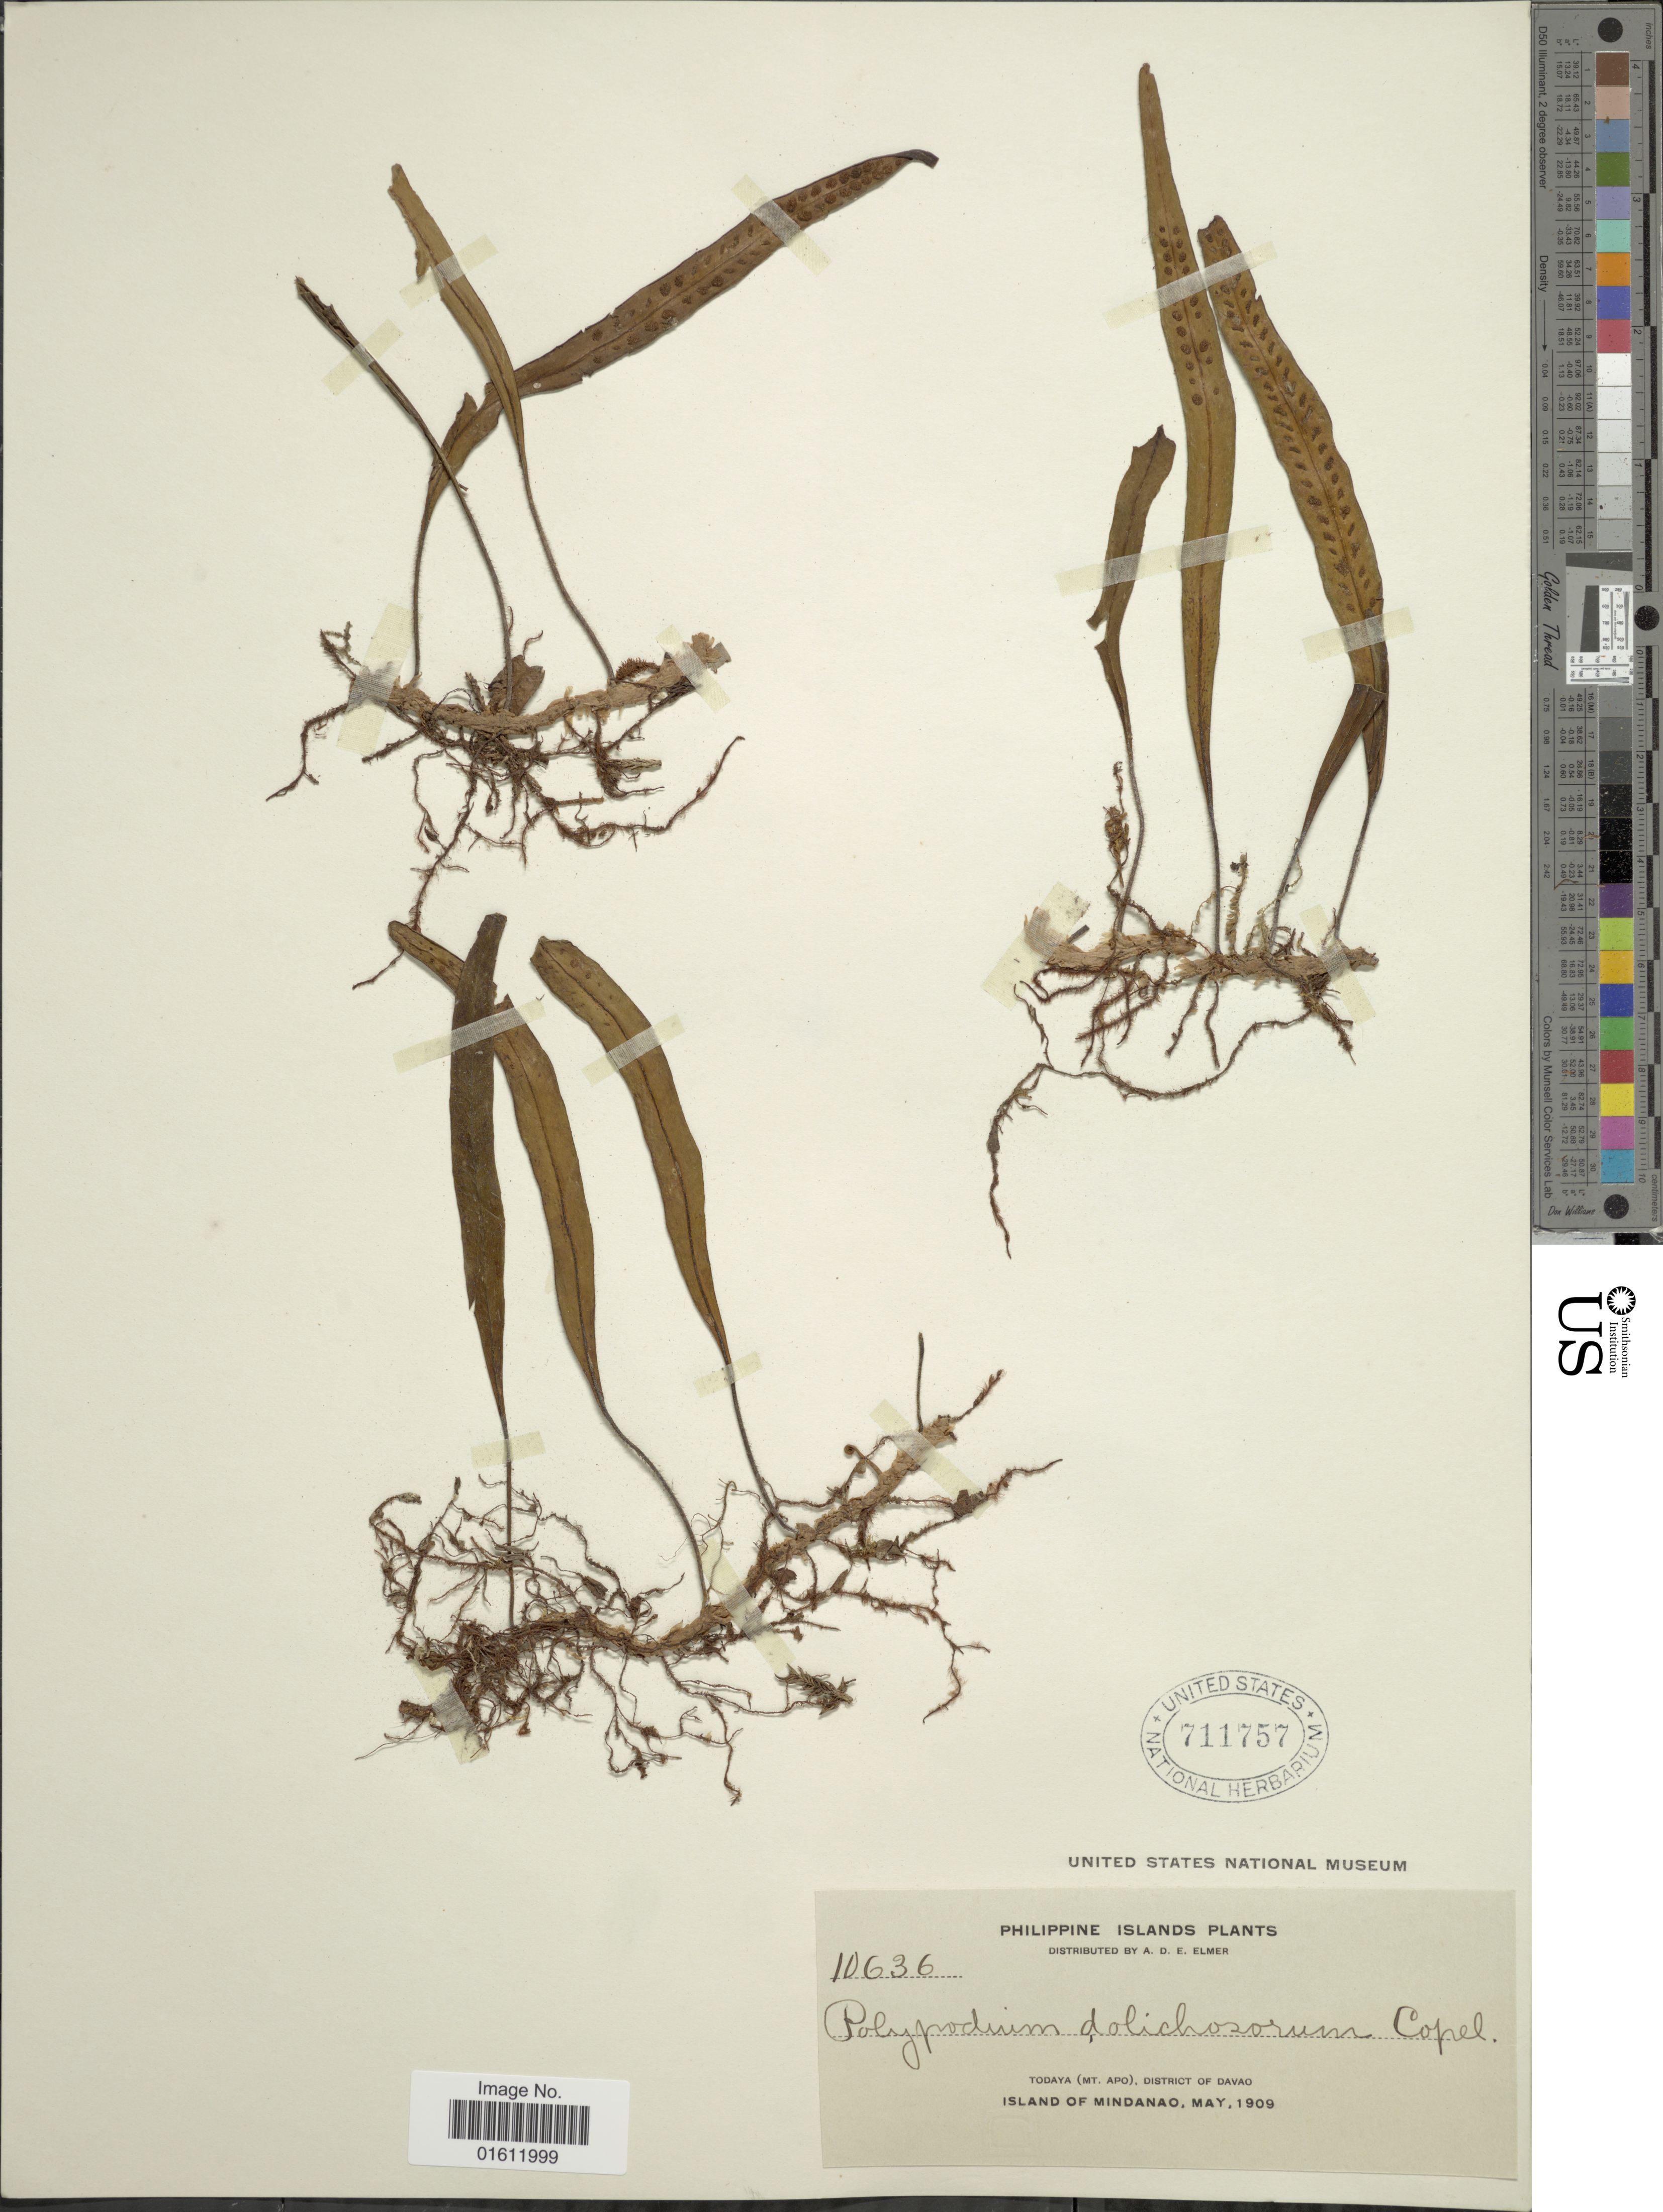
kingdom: Plantae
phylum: Tracheophyta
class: Polypodiopsida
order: Polypodiales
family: Polypodiaceae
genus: Oreogrammitis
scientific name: Oreogrammitis dolichosora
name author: (Copel.) Parris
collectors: A. D. E. Elmer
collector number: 10636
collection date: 1909-05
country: Philippines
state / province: Davao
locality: Philippine Islands, Todaya (Mt Apo), District of Davao, Island of Mindanao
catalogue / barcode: US 711757